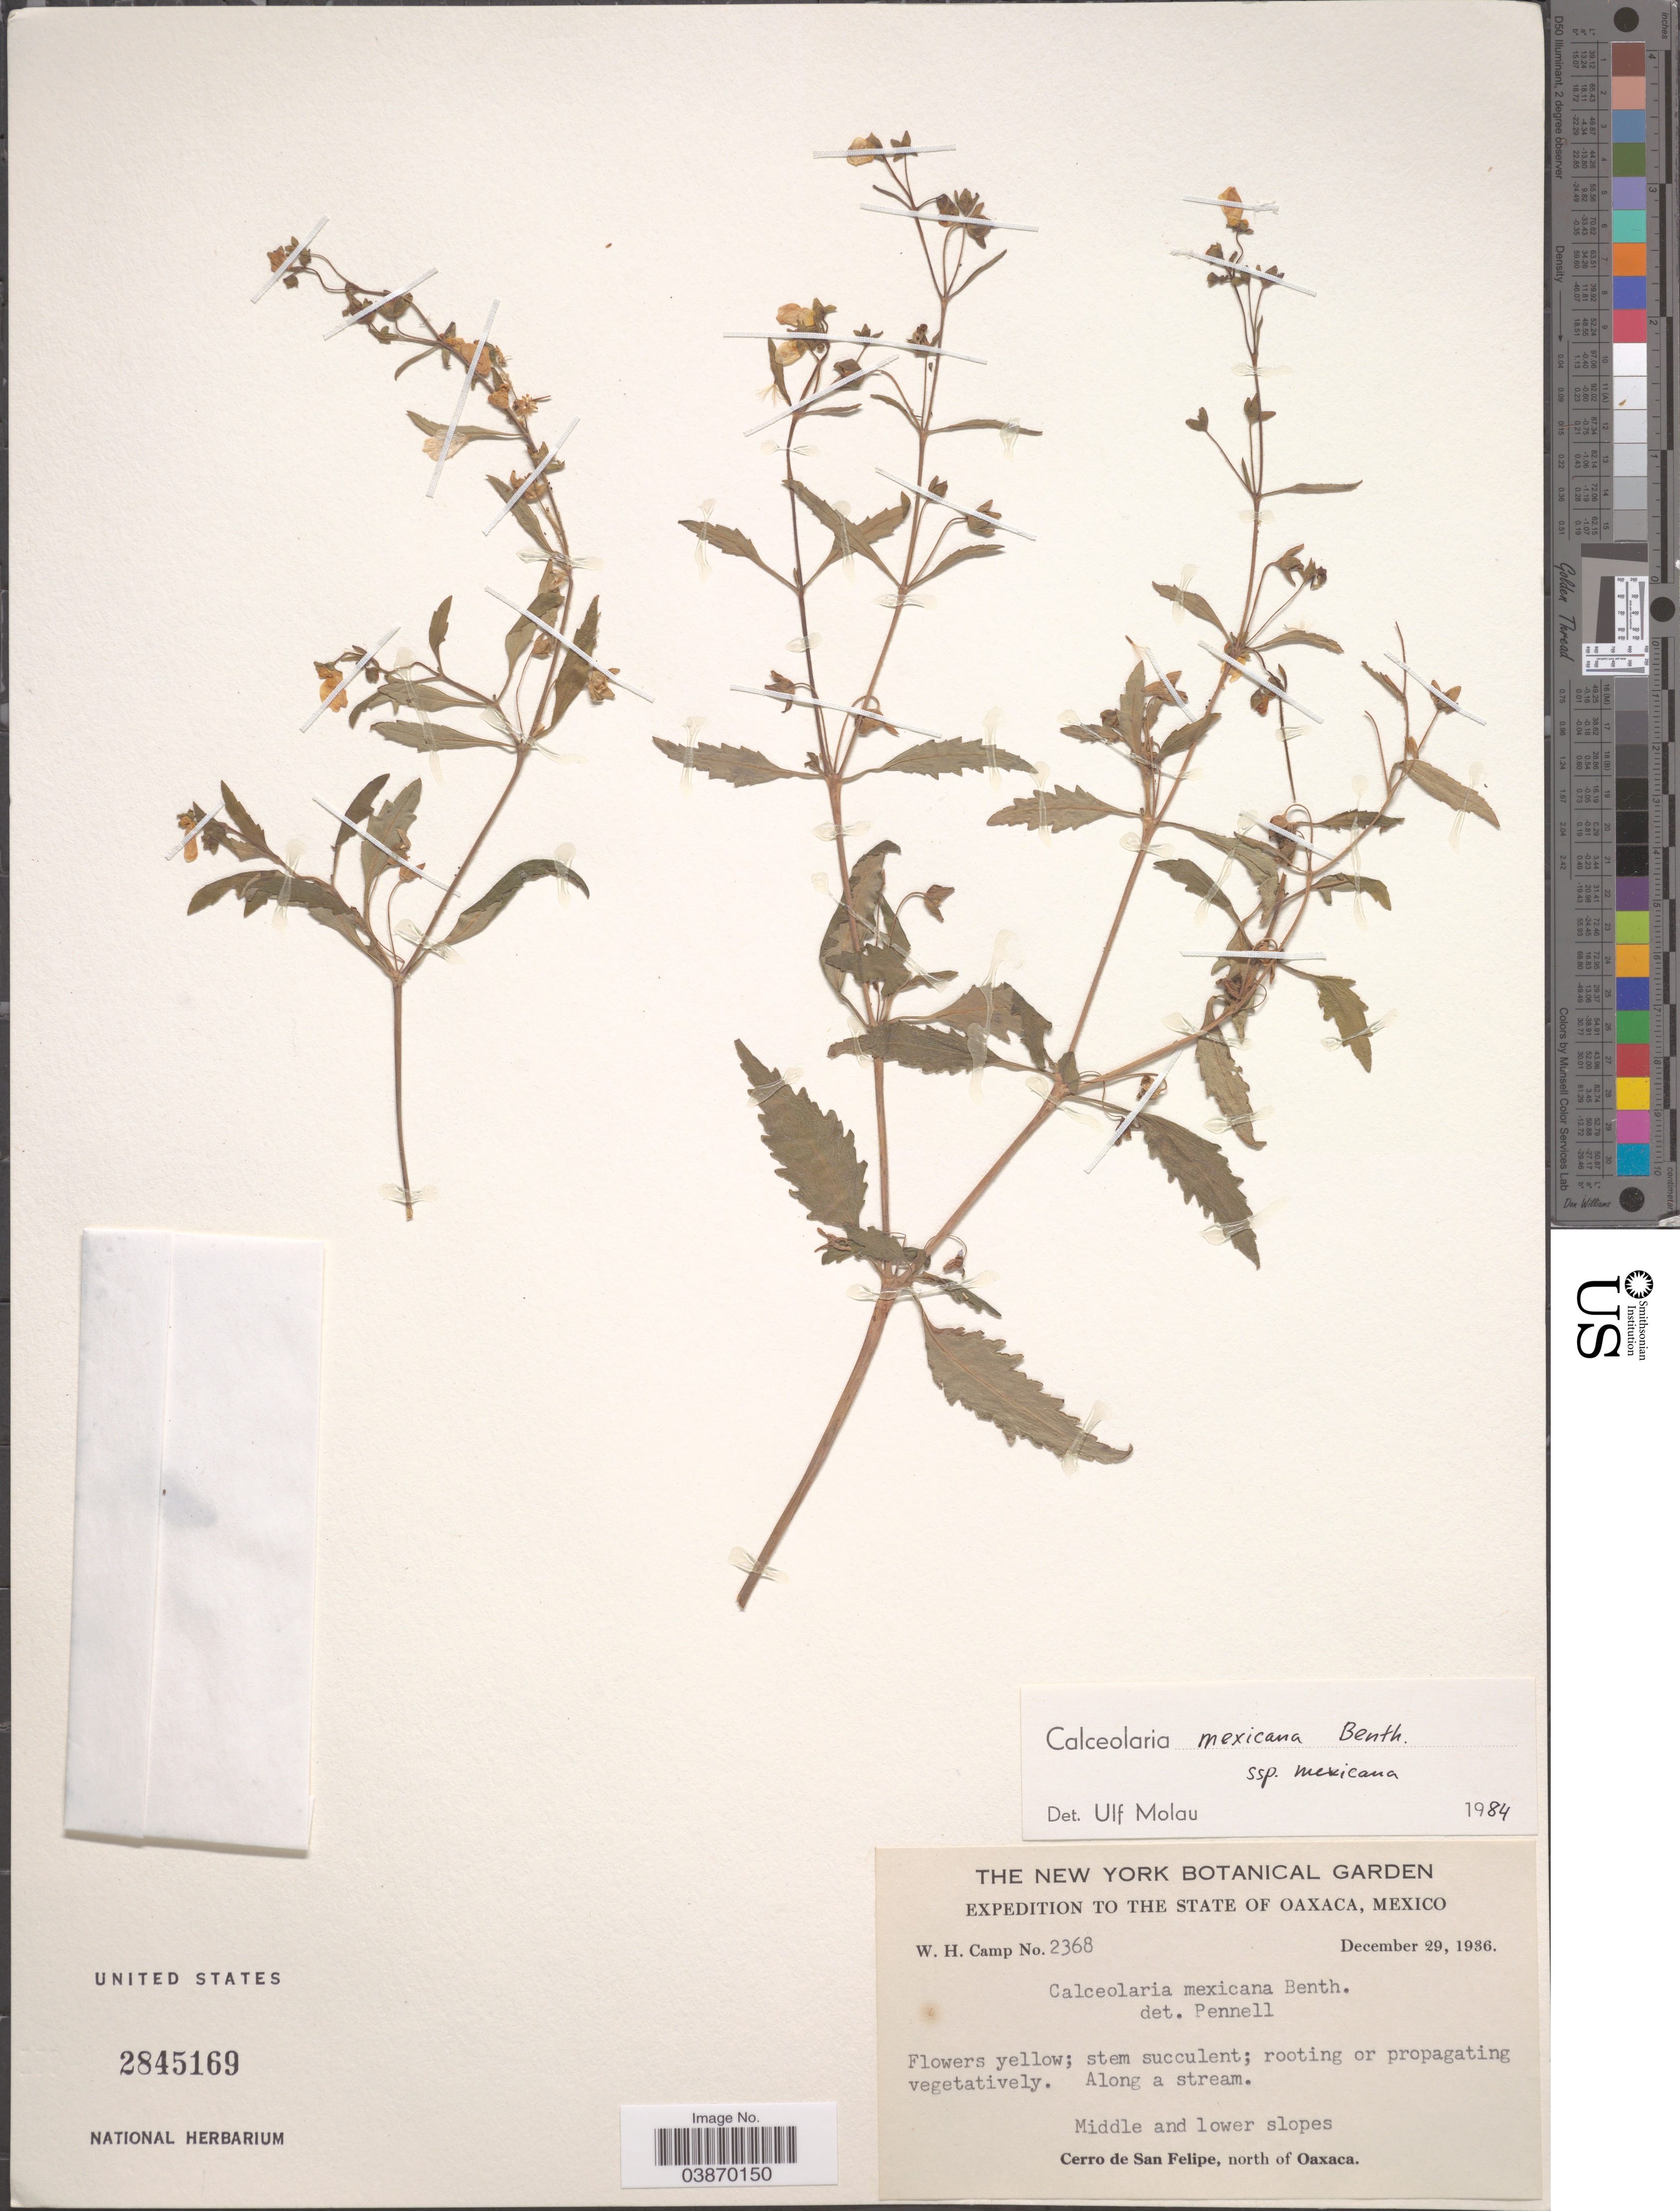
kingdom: Plantae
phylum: Tracheophyta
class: Magnoliopsida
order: Lamiales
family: Calceolariaceae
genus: Calceolaria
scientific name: Calceolaria mexicana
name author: Benth.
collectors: W. H. Camp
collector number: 2368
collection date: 1936-12-29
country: Mexico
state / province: Oaxaca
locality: Cerro de San Felipe.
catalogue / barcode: US 2845169